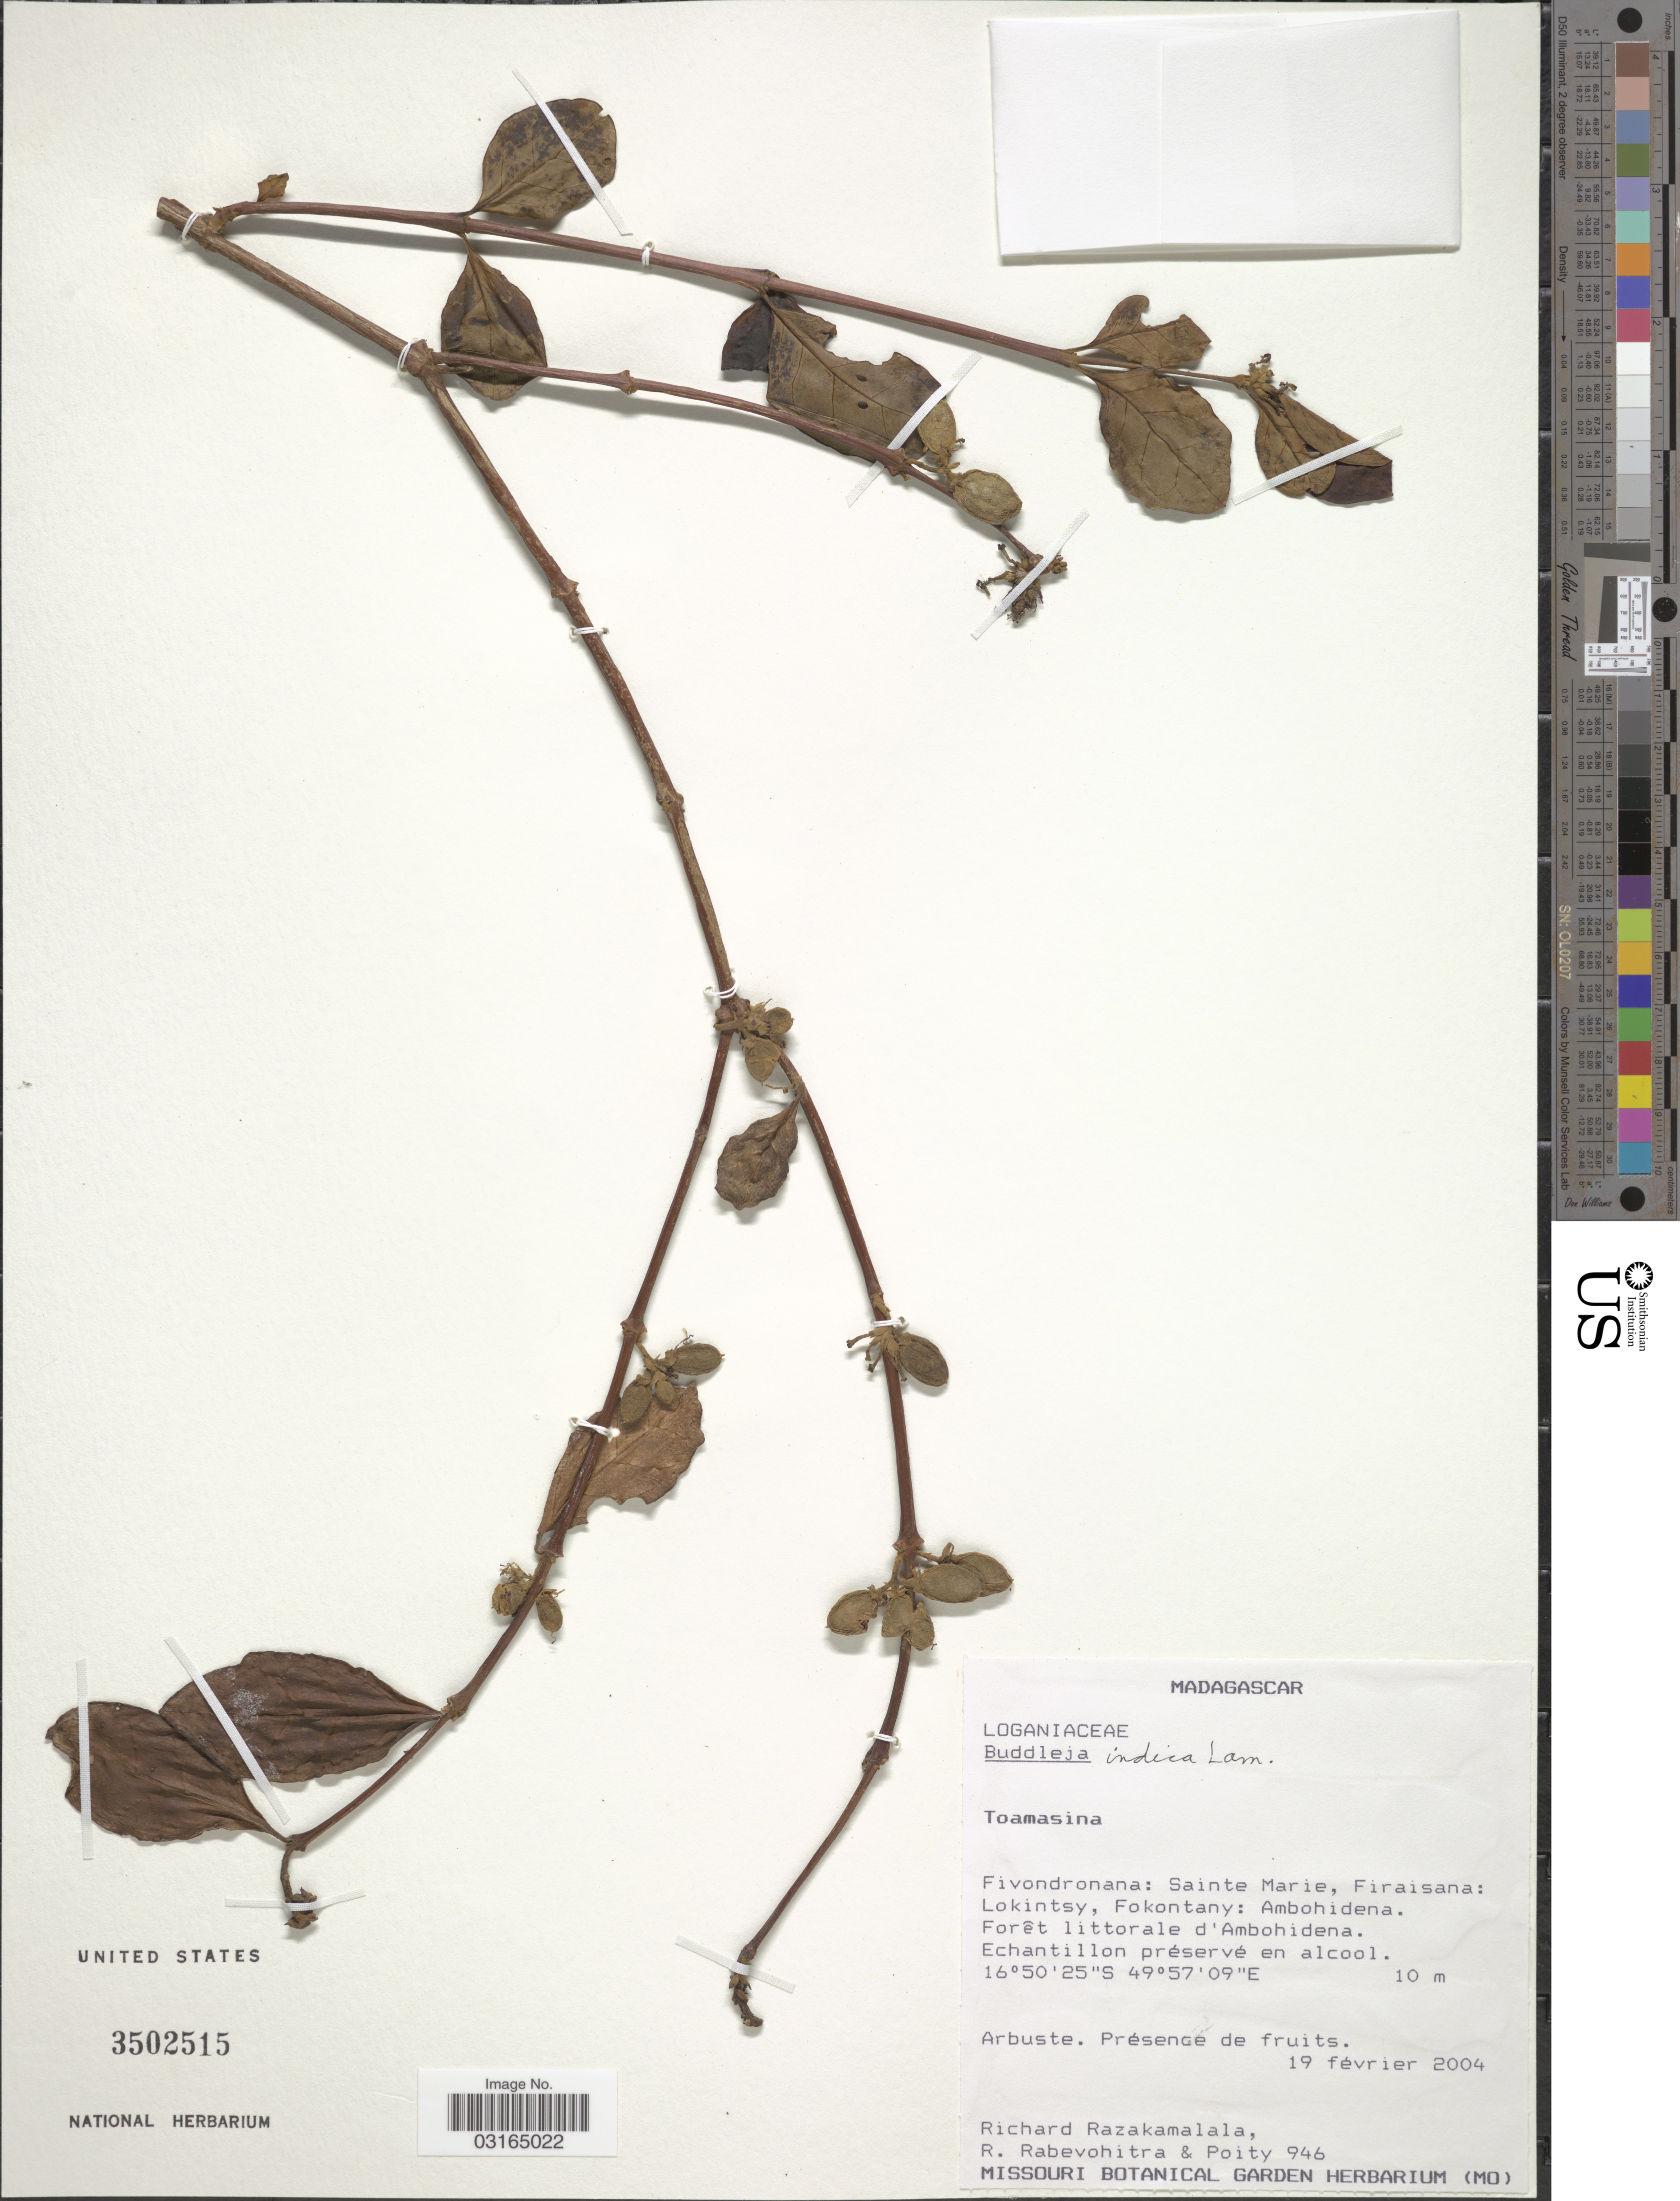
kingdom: Plantae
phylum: Tracheophyta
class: Magnoliopsida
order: Lamiales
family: Scrophulariaceae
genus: Buddleja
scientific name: Buddleja indica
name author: Lam.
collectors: R. Razakamalala, R. Rabevohitra & -. Poity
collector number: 946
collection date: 2004-02-19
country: Madagascar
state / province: Analanjirofo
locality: Fivondronana: Sainte Marie, Firaisana: Lokintsy, Fokontany: Ambohidena. Forêt littorale d'Ambohidena.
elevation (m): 10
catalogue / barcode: US 3502515